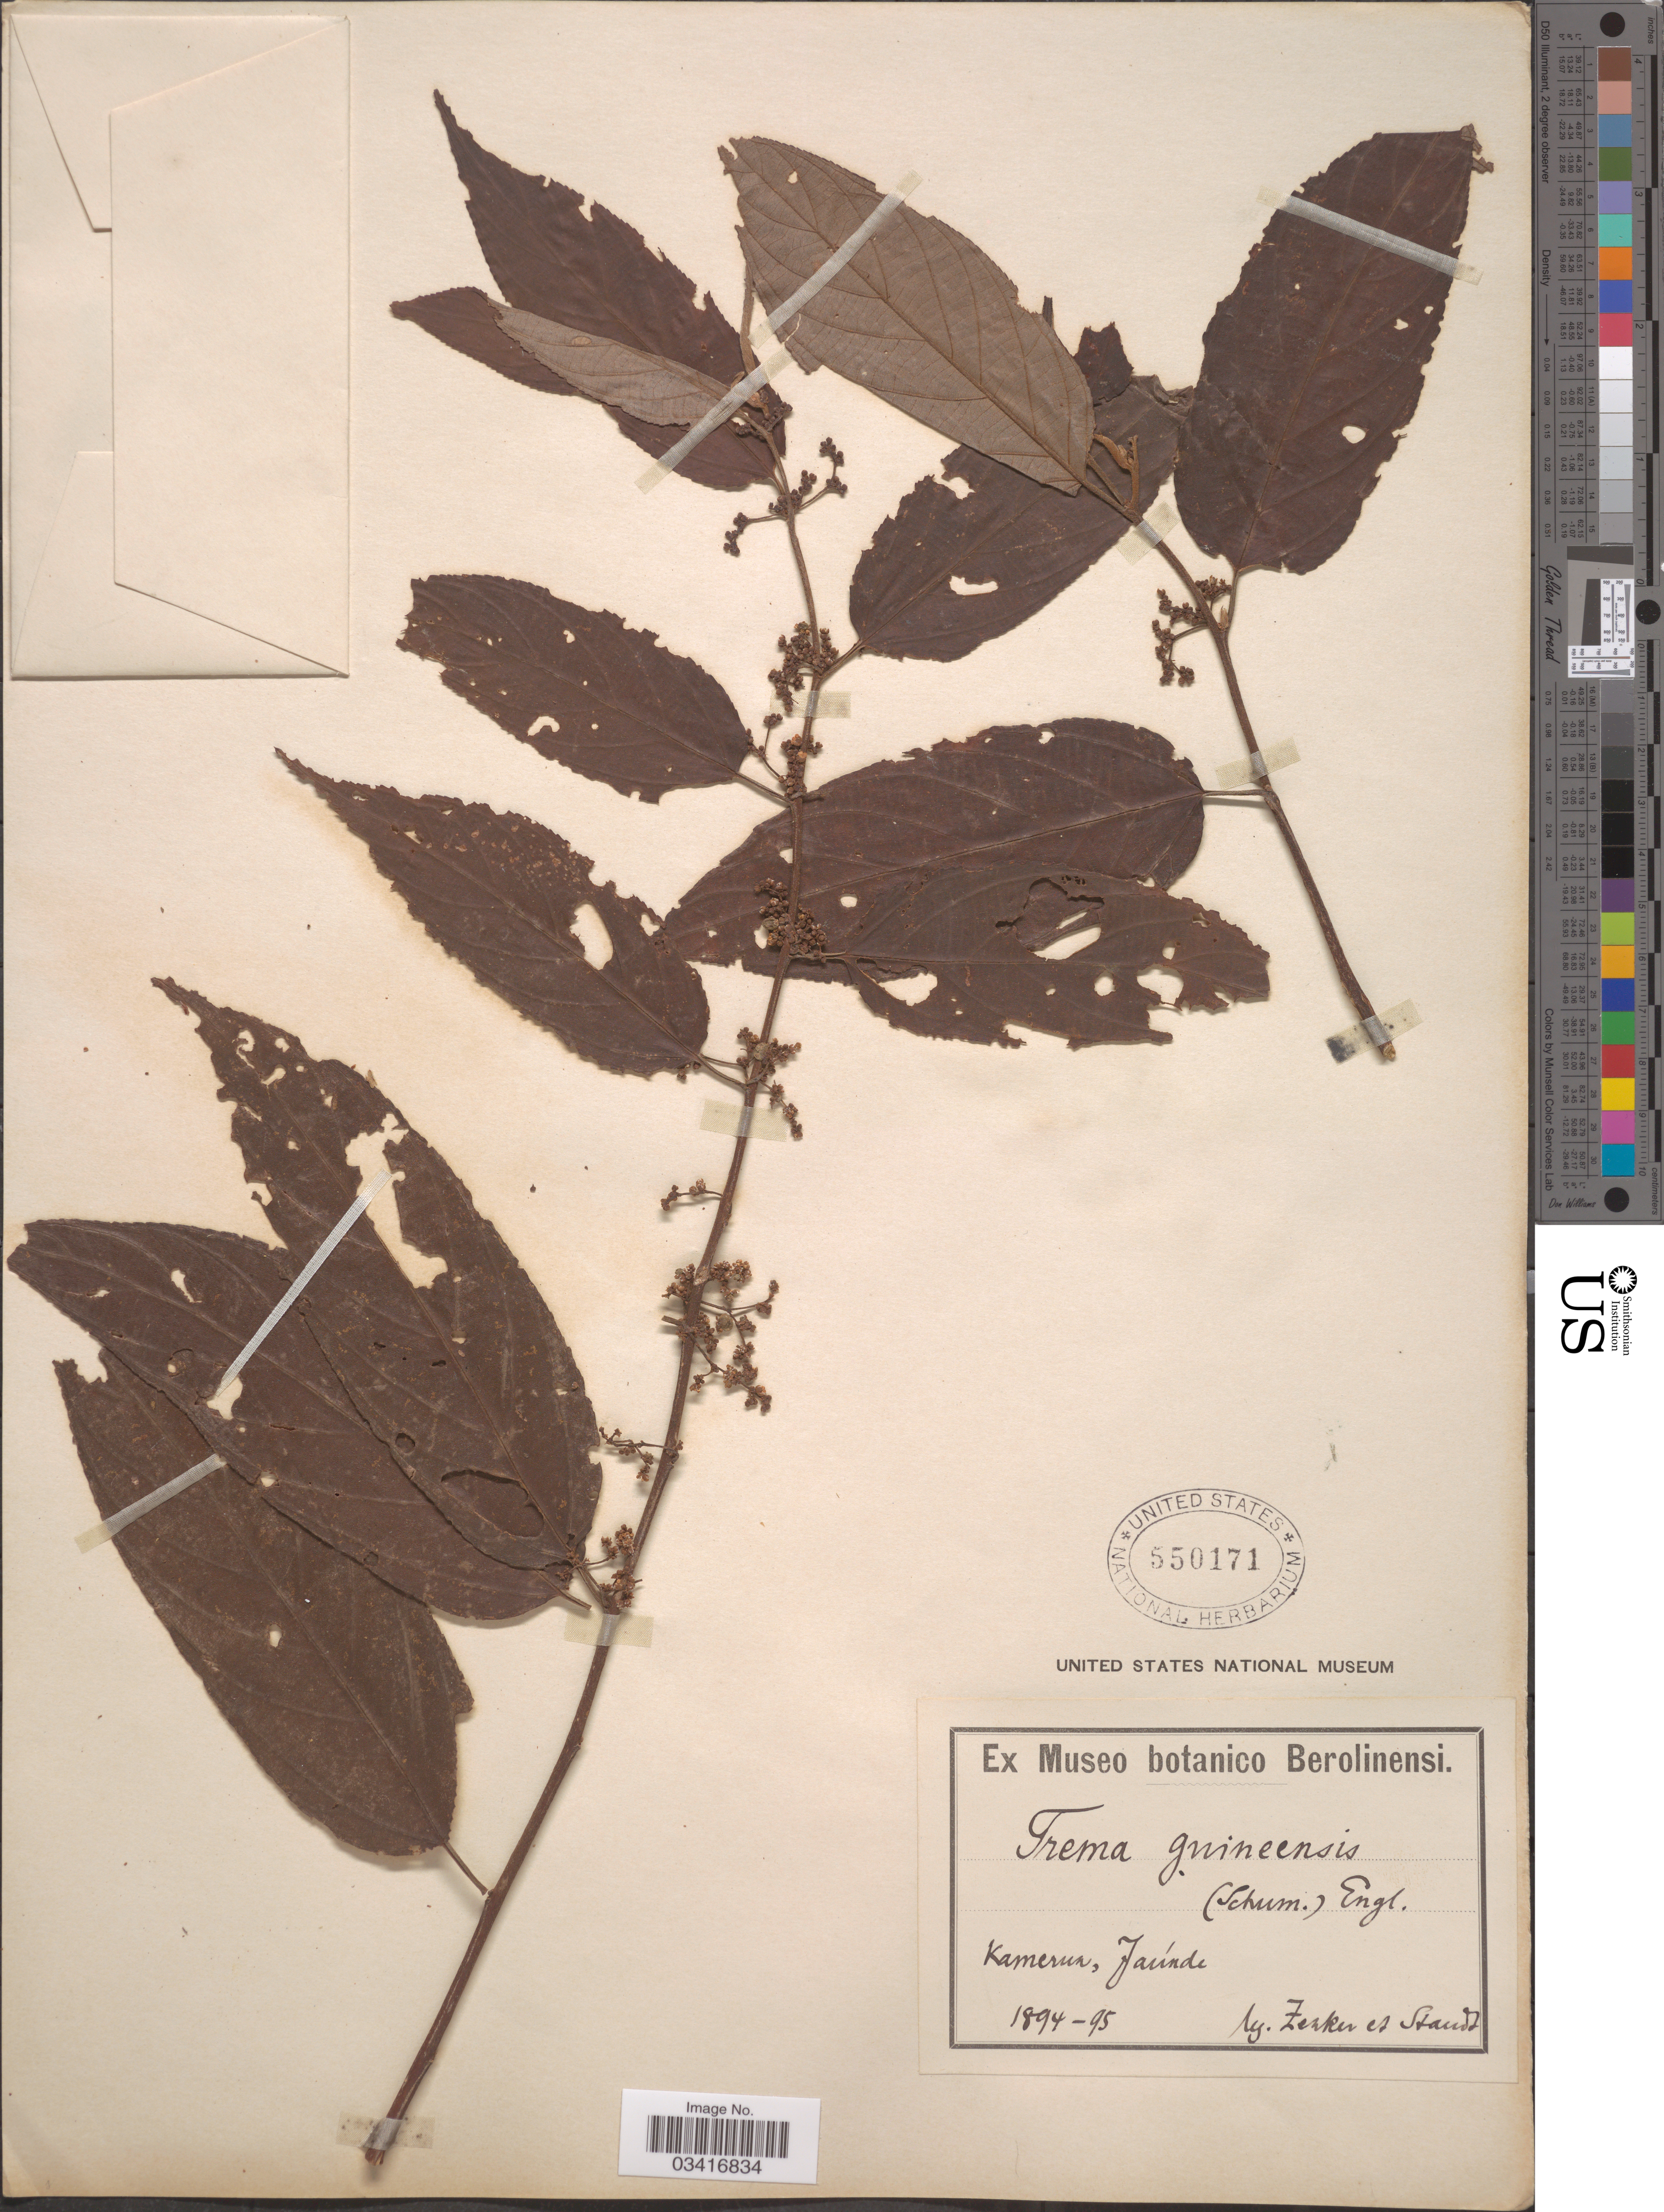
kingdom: Plantae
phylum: Tracheophyta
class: Magnoliopsida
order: Rosales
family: Cannabaceae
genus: Trema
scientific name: Trema guineense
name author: (Schumach. & Thonn.) Ficalho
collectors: Zenker, -- & -. Staudt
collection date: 1894/1895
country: Cameroon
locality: Jaúnde.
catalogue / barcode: US 550171